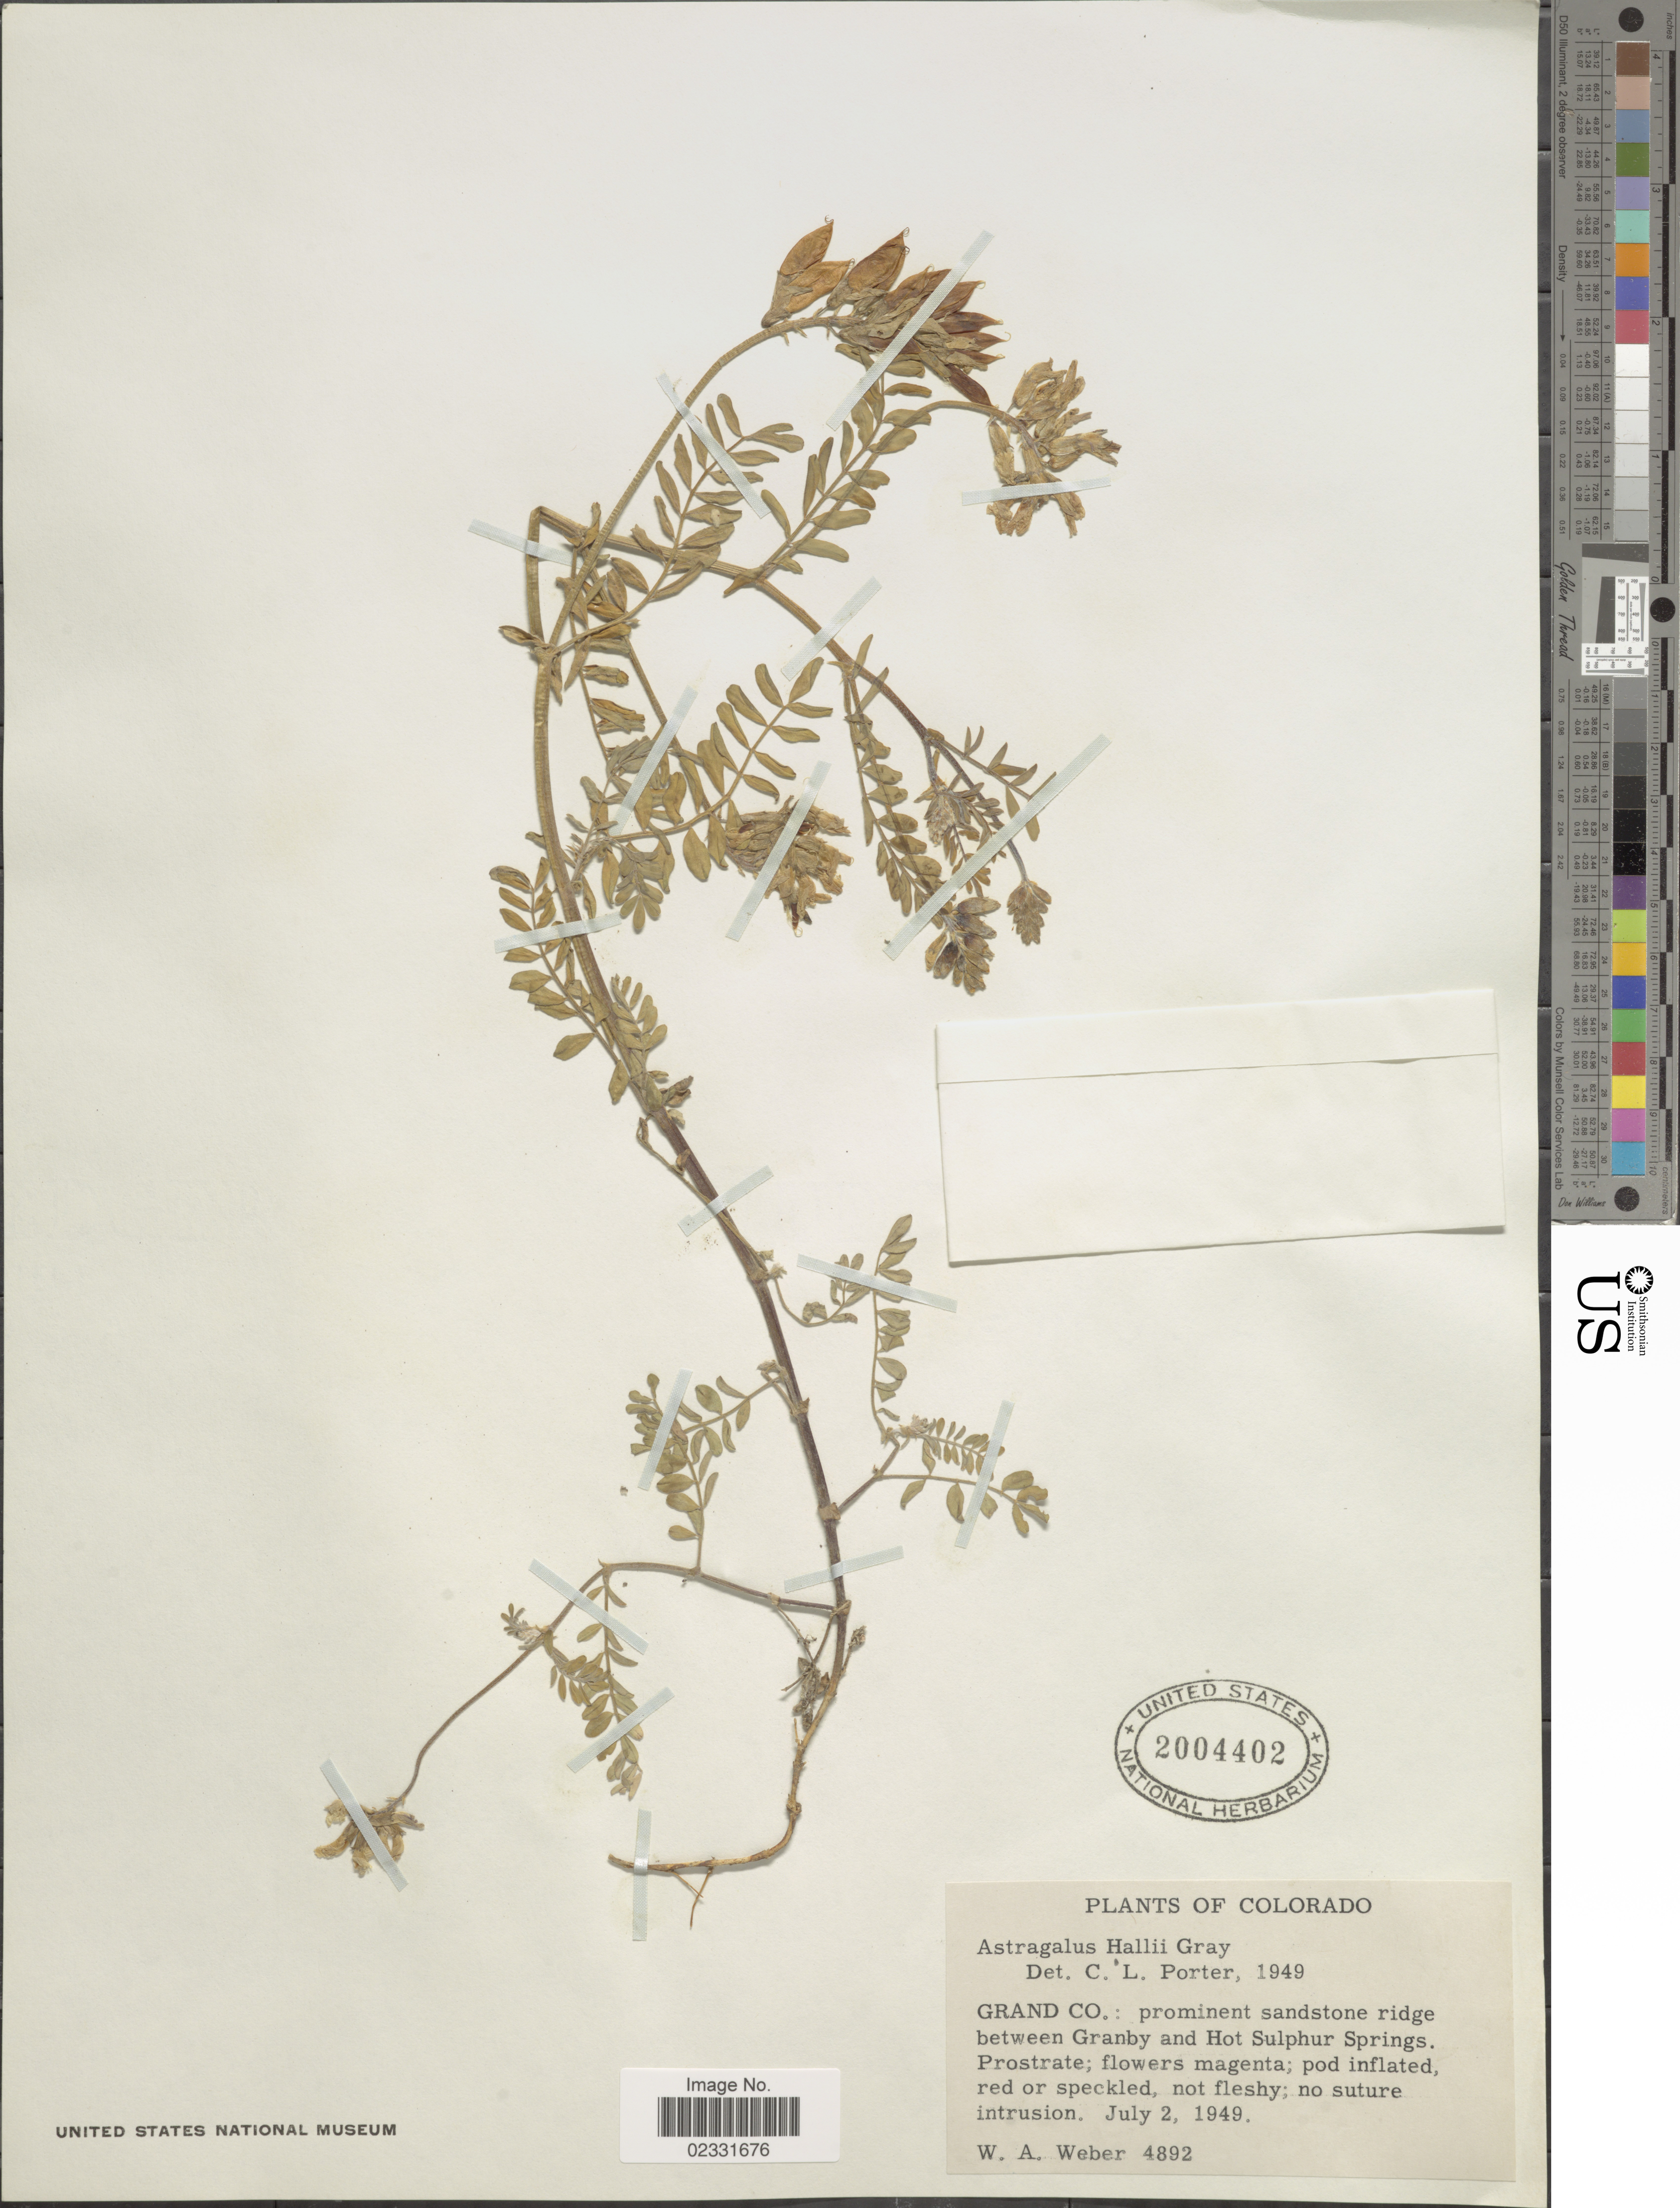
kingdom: Plantae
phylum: Tracheophyta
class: Magnoliopsida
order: Fabales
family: Fabaceae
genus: Astragalus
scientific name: Astragalus hallii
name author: A. Gray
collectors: W. A. Weber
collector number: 4892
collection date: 1949-07-02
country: United States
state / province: Colorado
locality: Grand Co.: prominent sandstone ridge between Granby and Hot Sulphur Springs.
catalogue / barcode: US 2004402